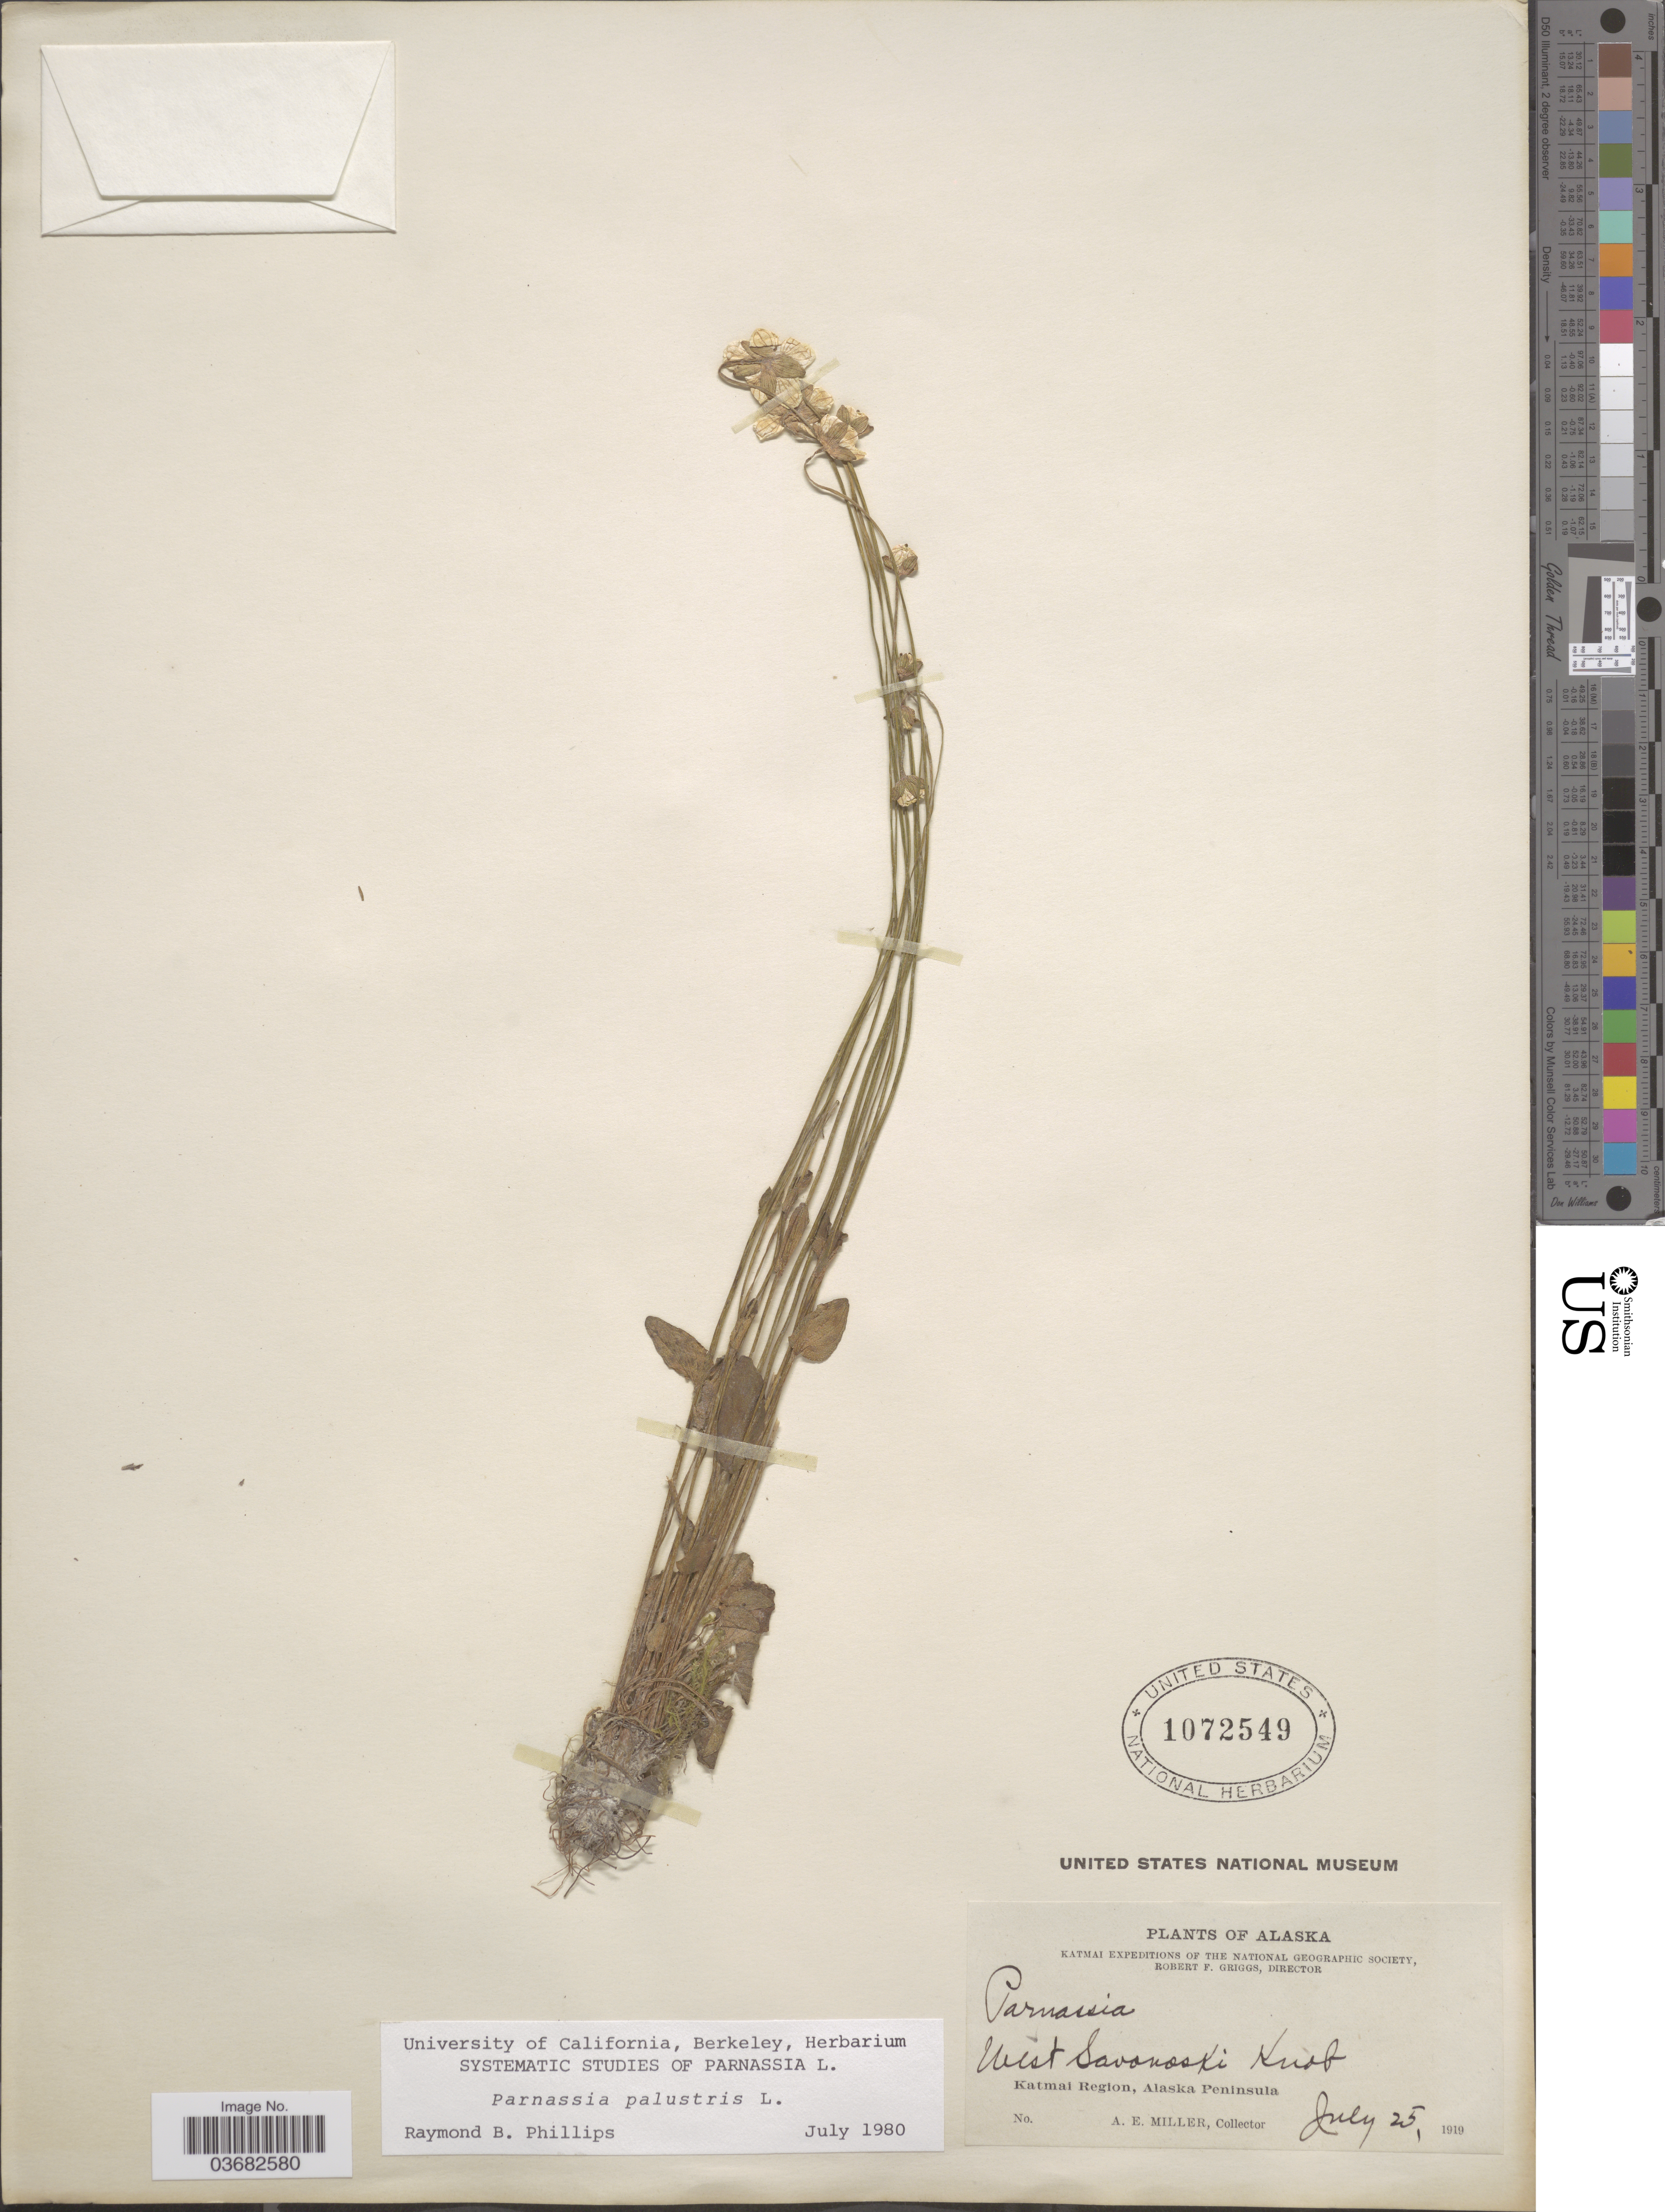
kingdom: Plantae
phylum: Tracheophyta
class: Magnoliopsida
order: Celastrales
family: Parnassiaceae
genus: Parnassia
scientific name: Parnassia palustris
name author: L.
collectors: A. E. Miller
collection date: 1919-07-25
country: United States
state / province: Alaska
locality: Katmai Expeditions of the National Geographic Society. West Savonoski Knob. Katmai Region, Alaska Peninsula.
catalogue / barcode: US 1072549